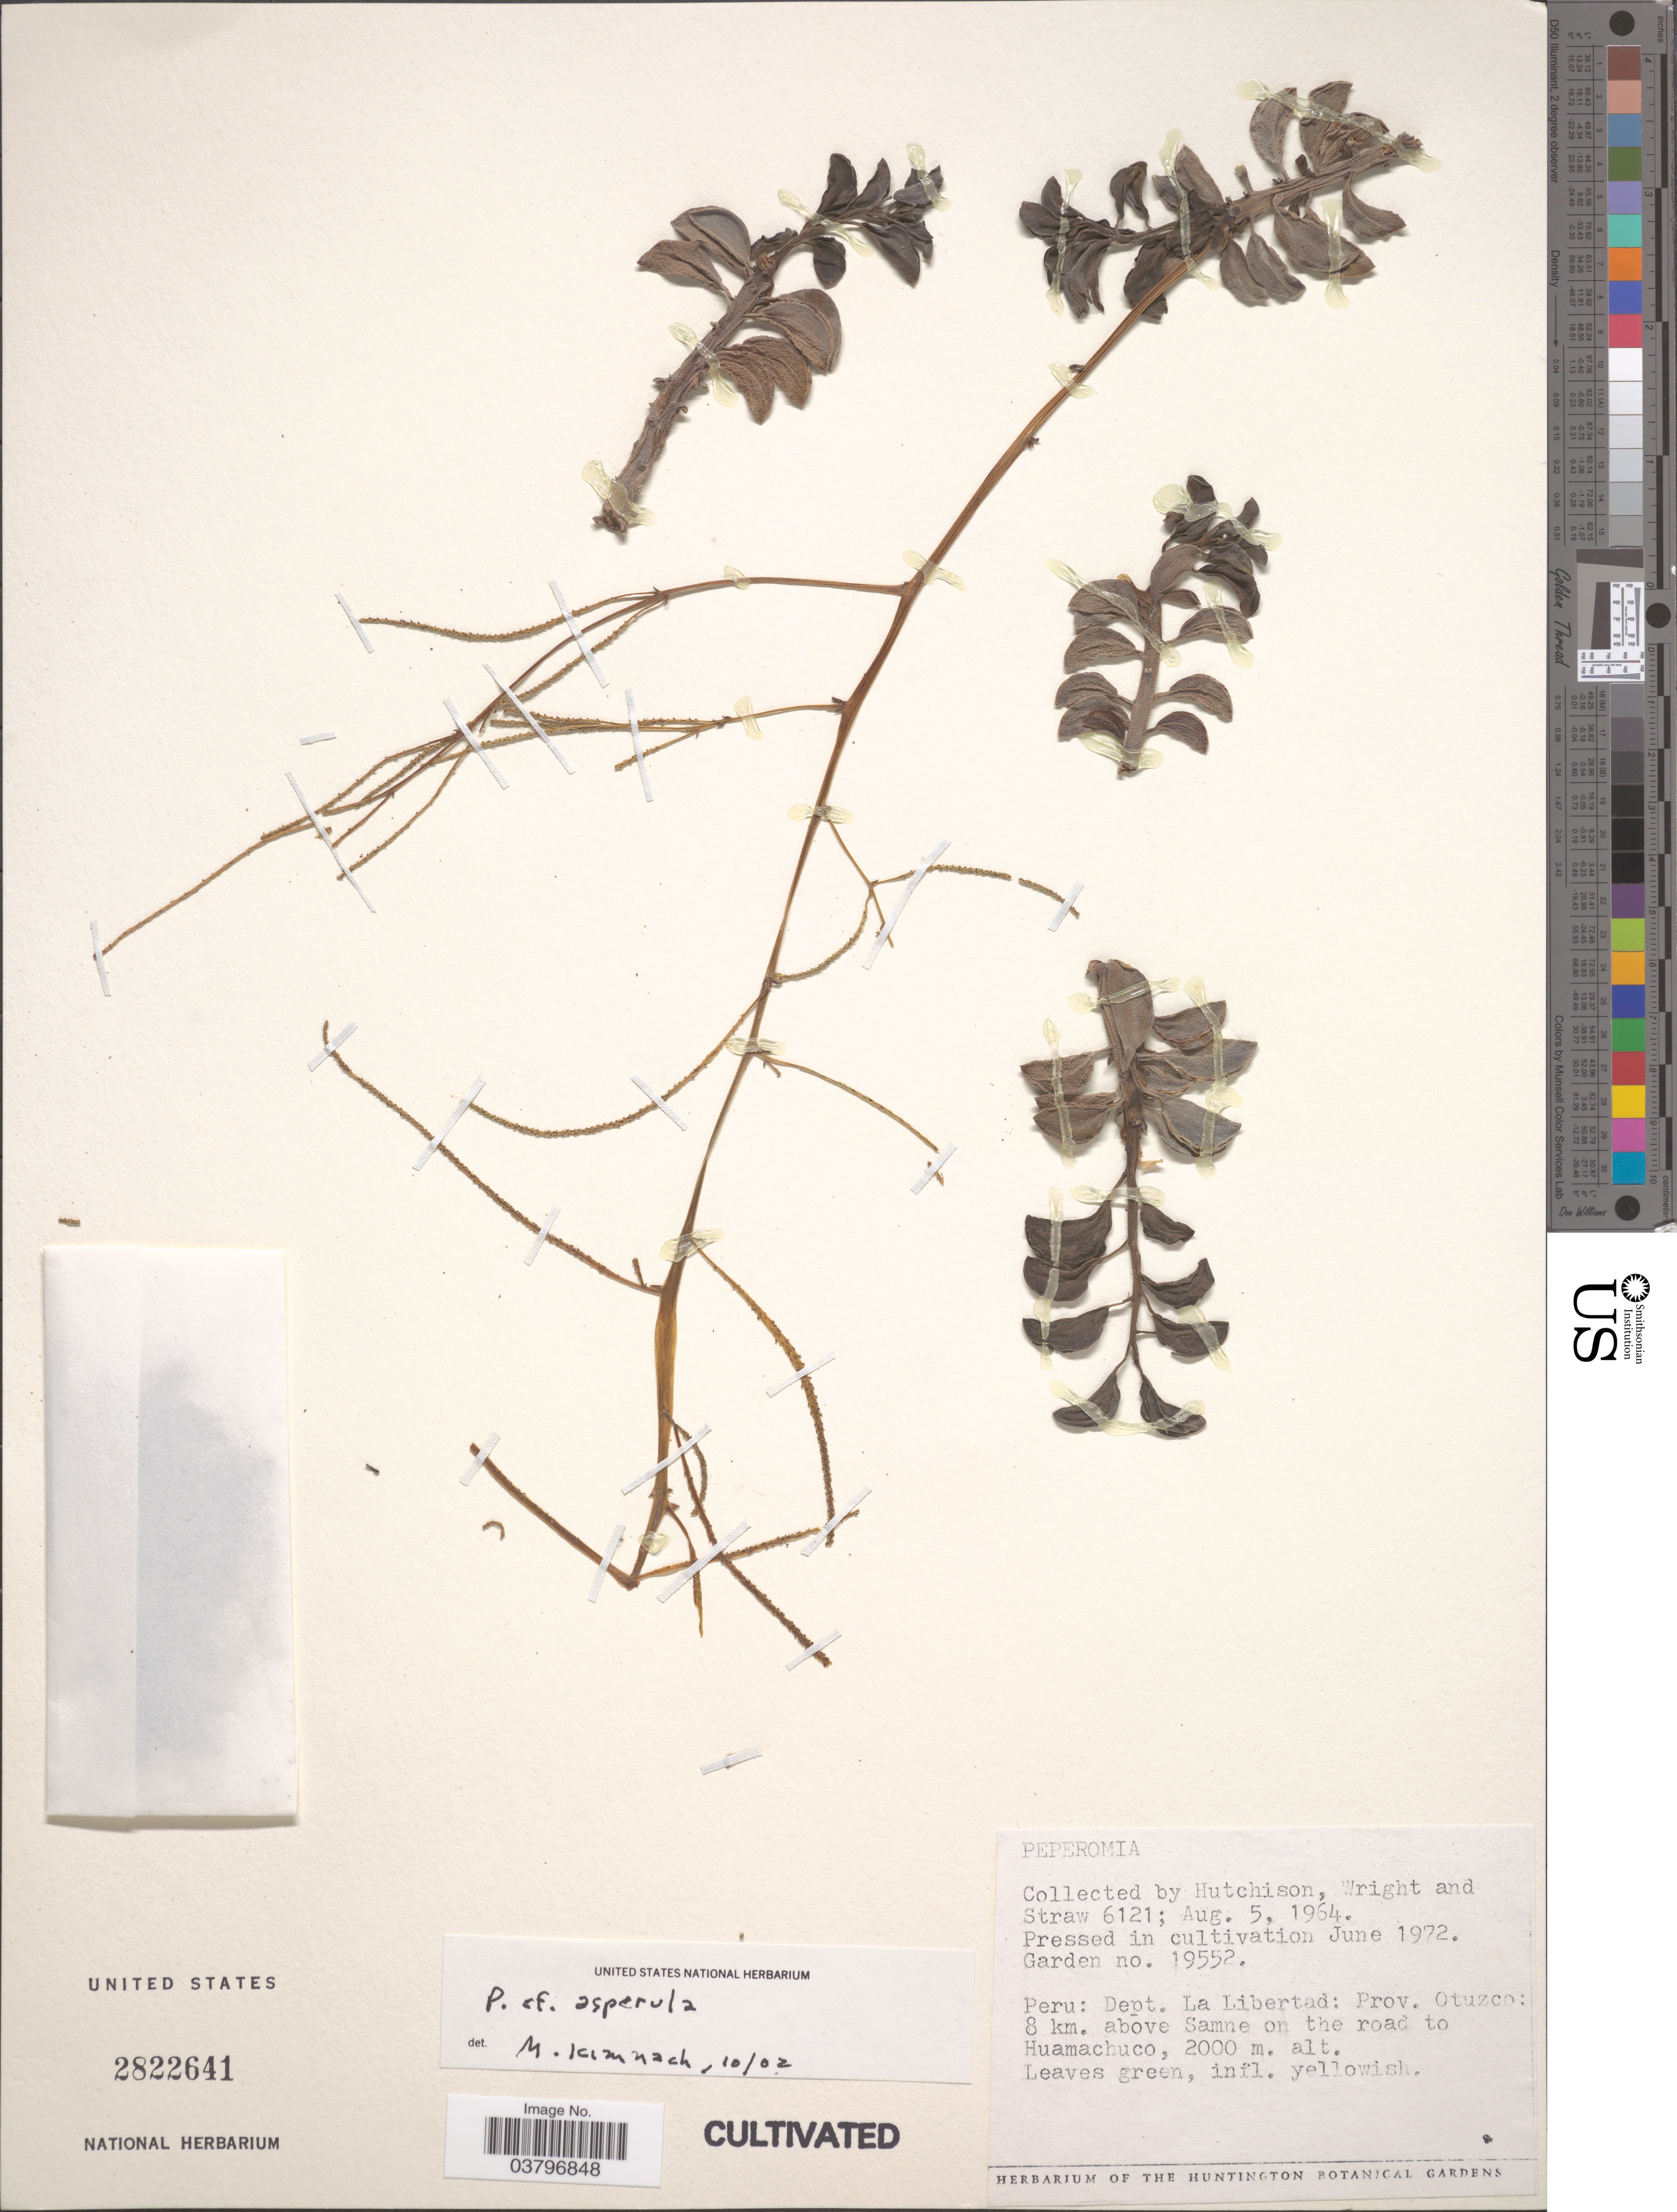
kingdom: Plantae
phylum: Tracheophyta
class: Magnoliopsida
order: Piperales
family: Piperaceae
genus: Peperomia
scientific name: Peperomia asperula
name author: Hutchison & Rauh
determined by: Pino, Guillermo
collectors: -- Hutchinson, Wright & -. Straw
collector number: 6121?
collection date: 1972-06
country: Peru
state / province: La Libertad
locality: Pressed in cultivation. Dept. La Libertad: Prov. Otuzco: 8 km. above Samne on the road to Huamachuco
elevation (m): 2000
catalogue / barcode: US 2822641